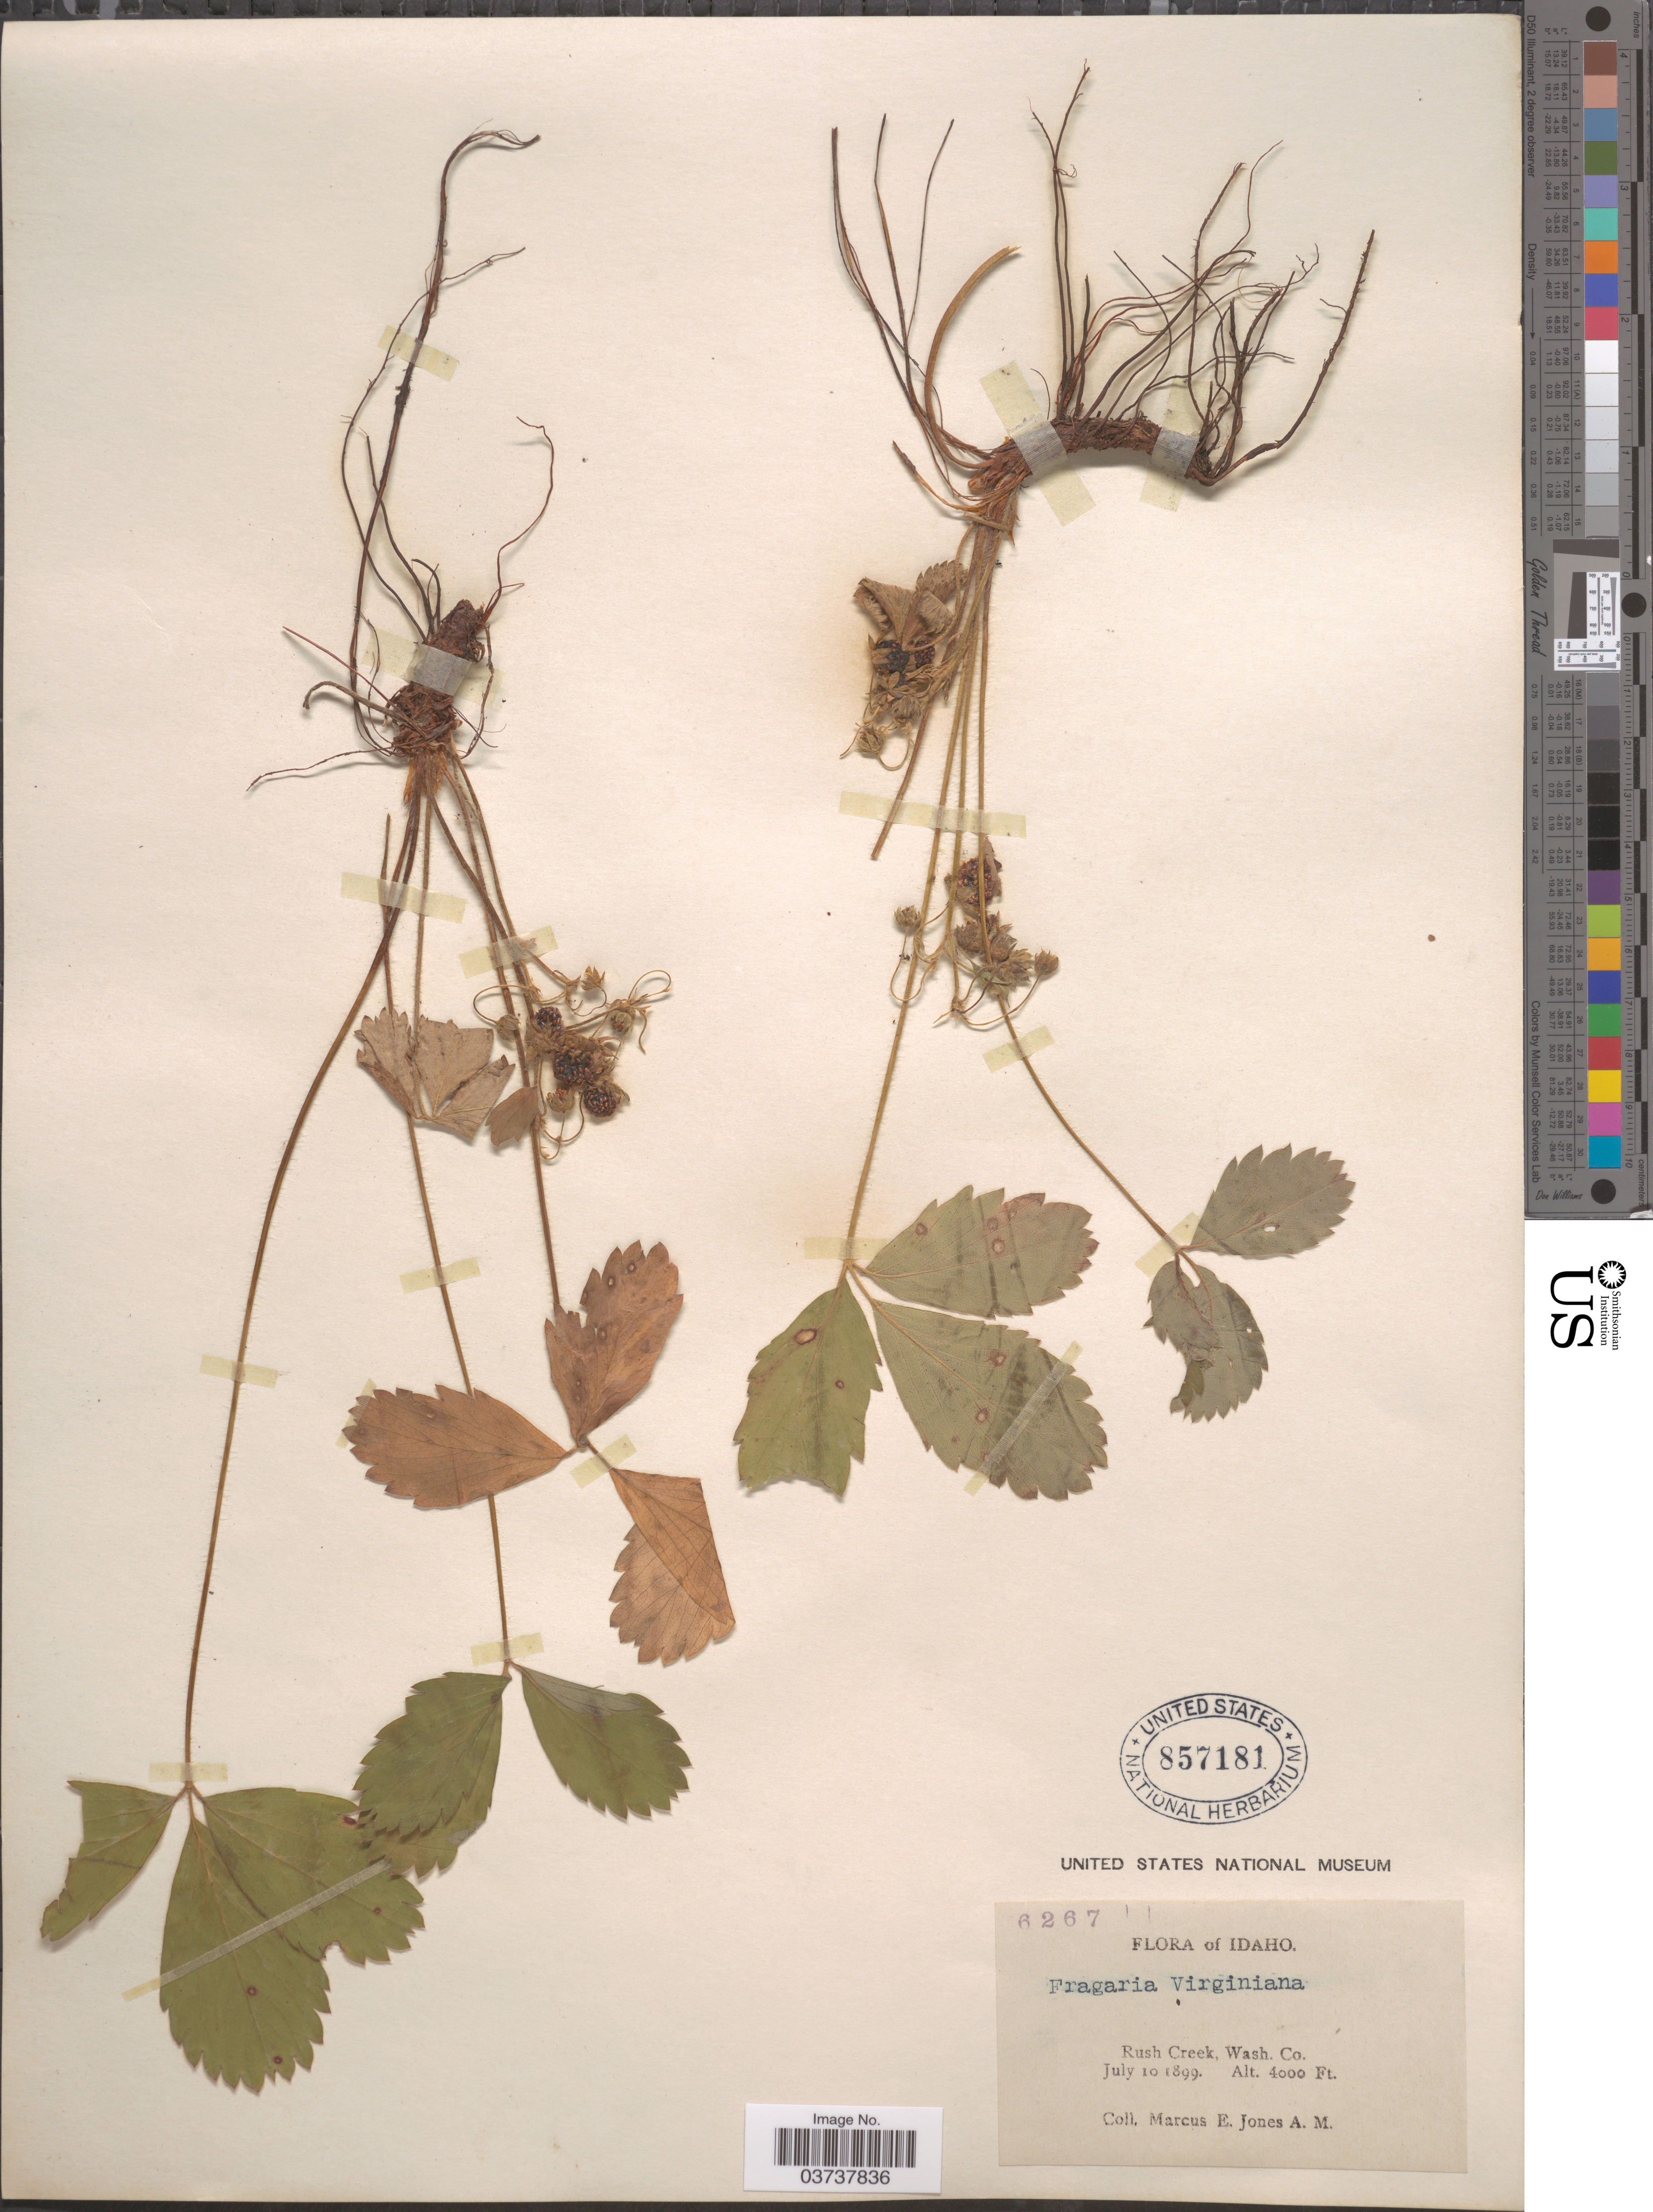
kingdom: Plantae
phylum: Tracheophyta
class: Magnoliopsida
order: Rosales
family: Rosaceae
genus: Fragaria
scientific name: Fragaria virginiana subsp. platypetala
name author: (Rydb.) Staudt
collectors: M. E. Jones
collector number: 6267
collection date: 1899-07-10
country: United States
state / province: Idaho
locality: Rush Creek, Wash. Co.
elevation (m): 1219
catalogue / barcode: US 857181